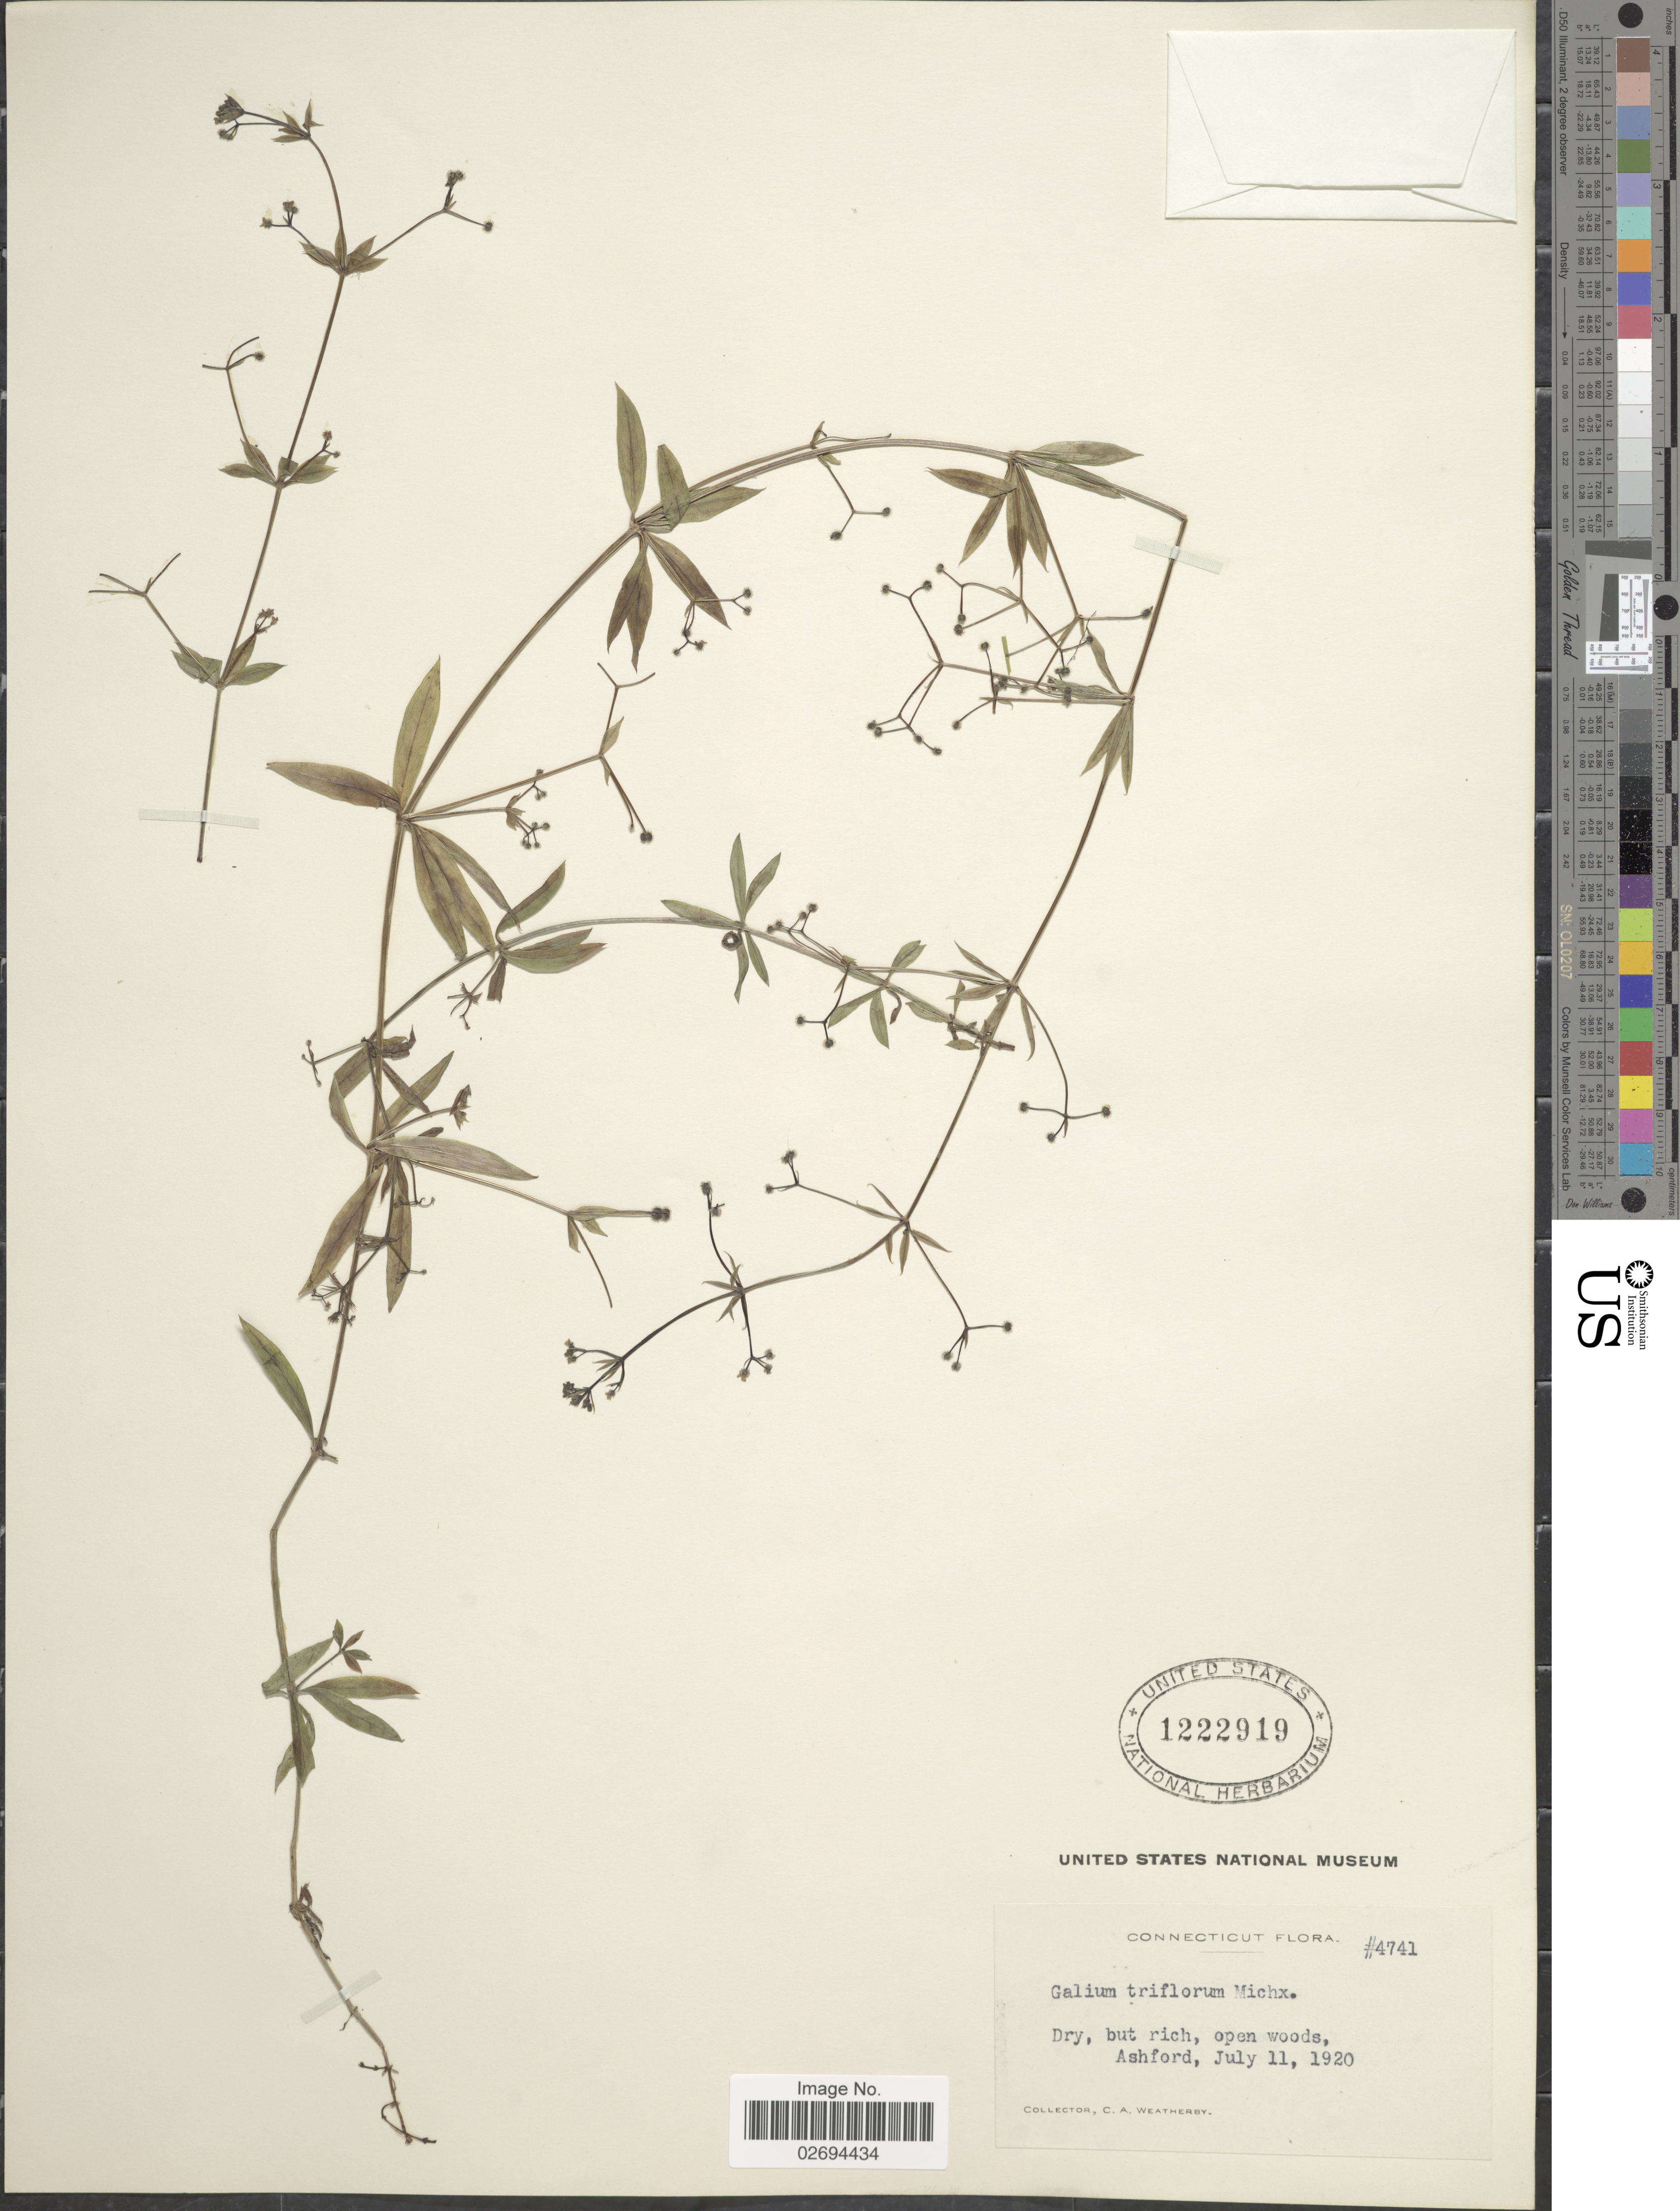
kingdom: Plantae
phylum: Tracheophyta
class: Magnoliopsida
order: Gentianales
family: Rubiaceae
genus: Galium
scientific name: Galium triflorum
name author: Michx.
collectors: C. A. Weatherby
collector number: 4741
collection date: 1920-07-11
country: United States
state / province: Connecticut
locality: Ashford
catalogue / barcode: US 1222919